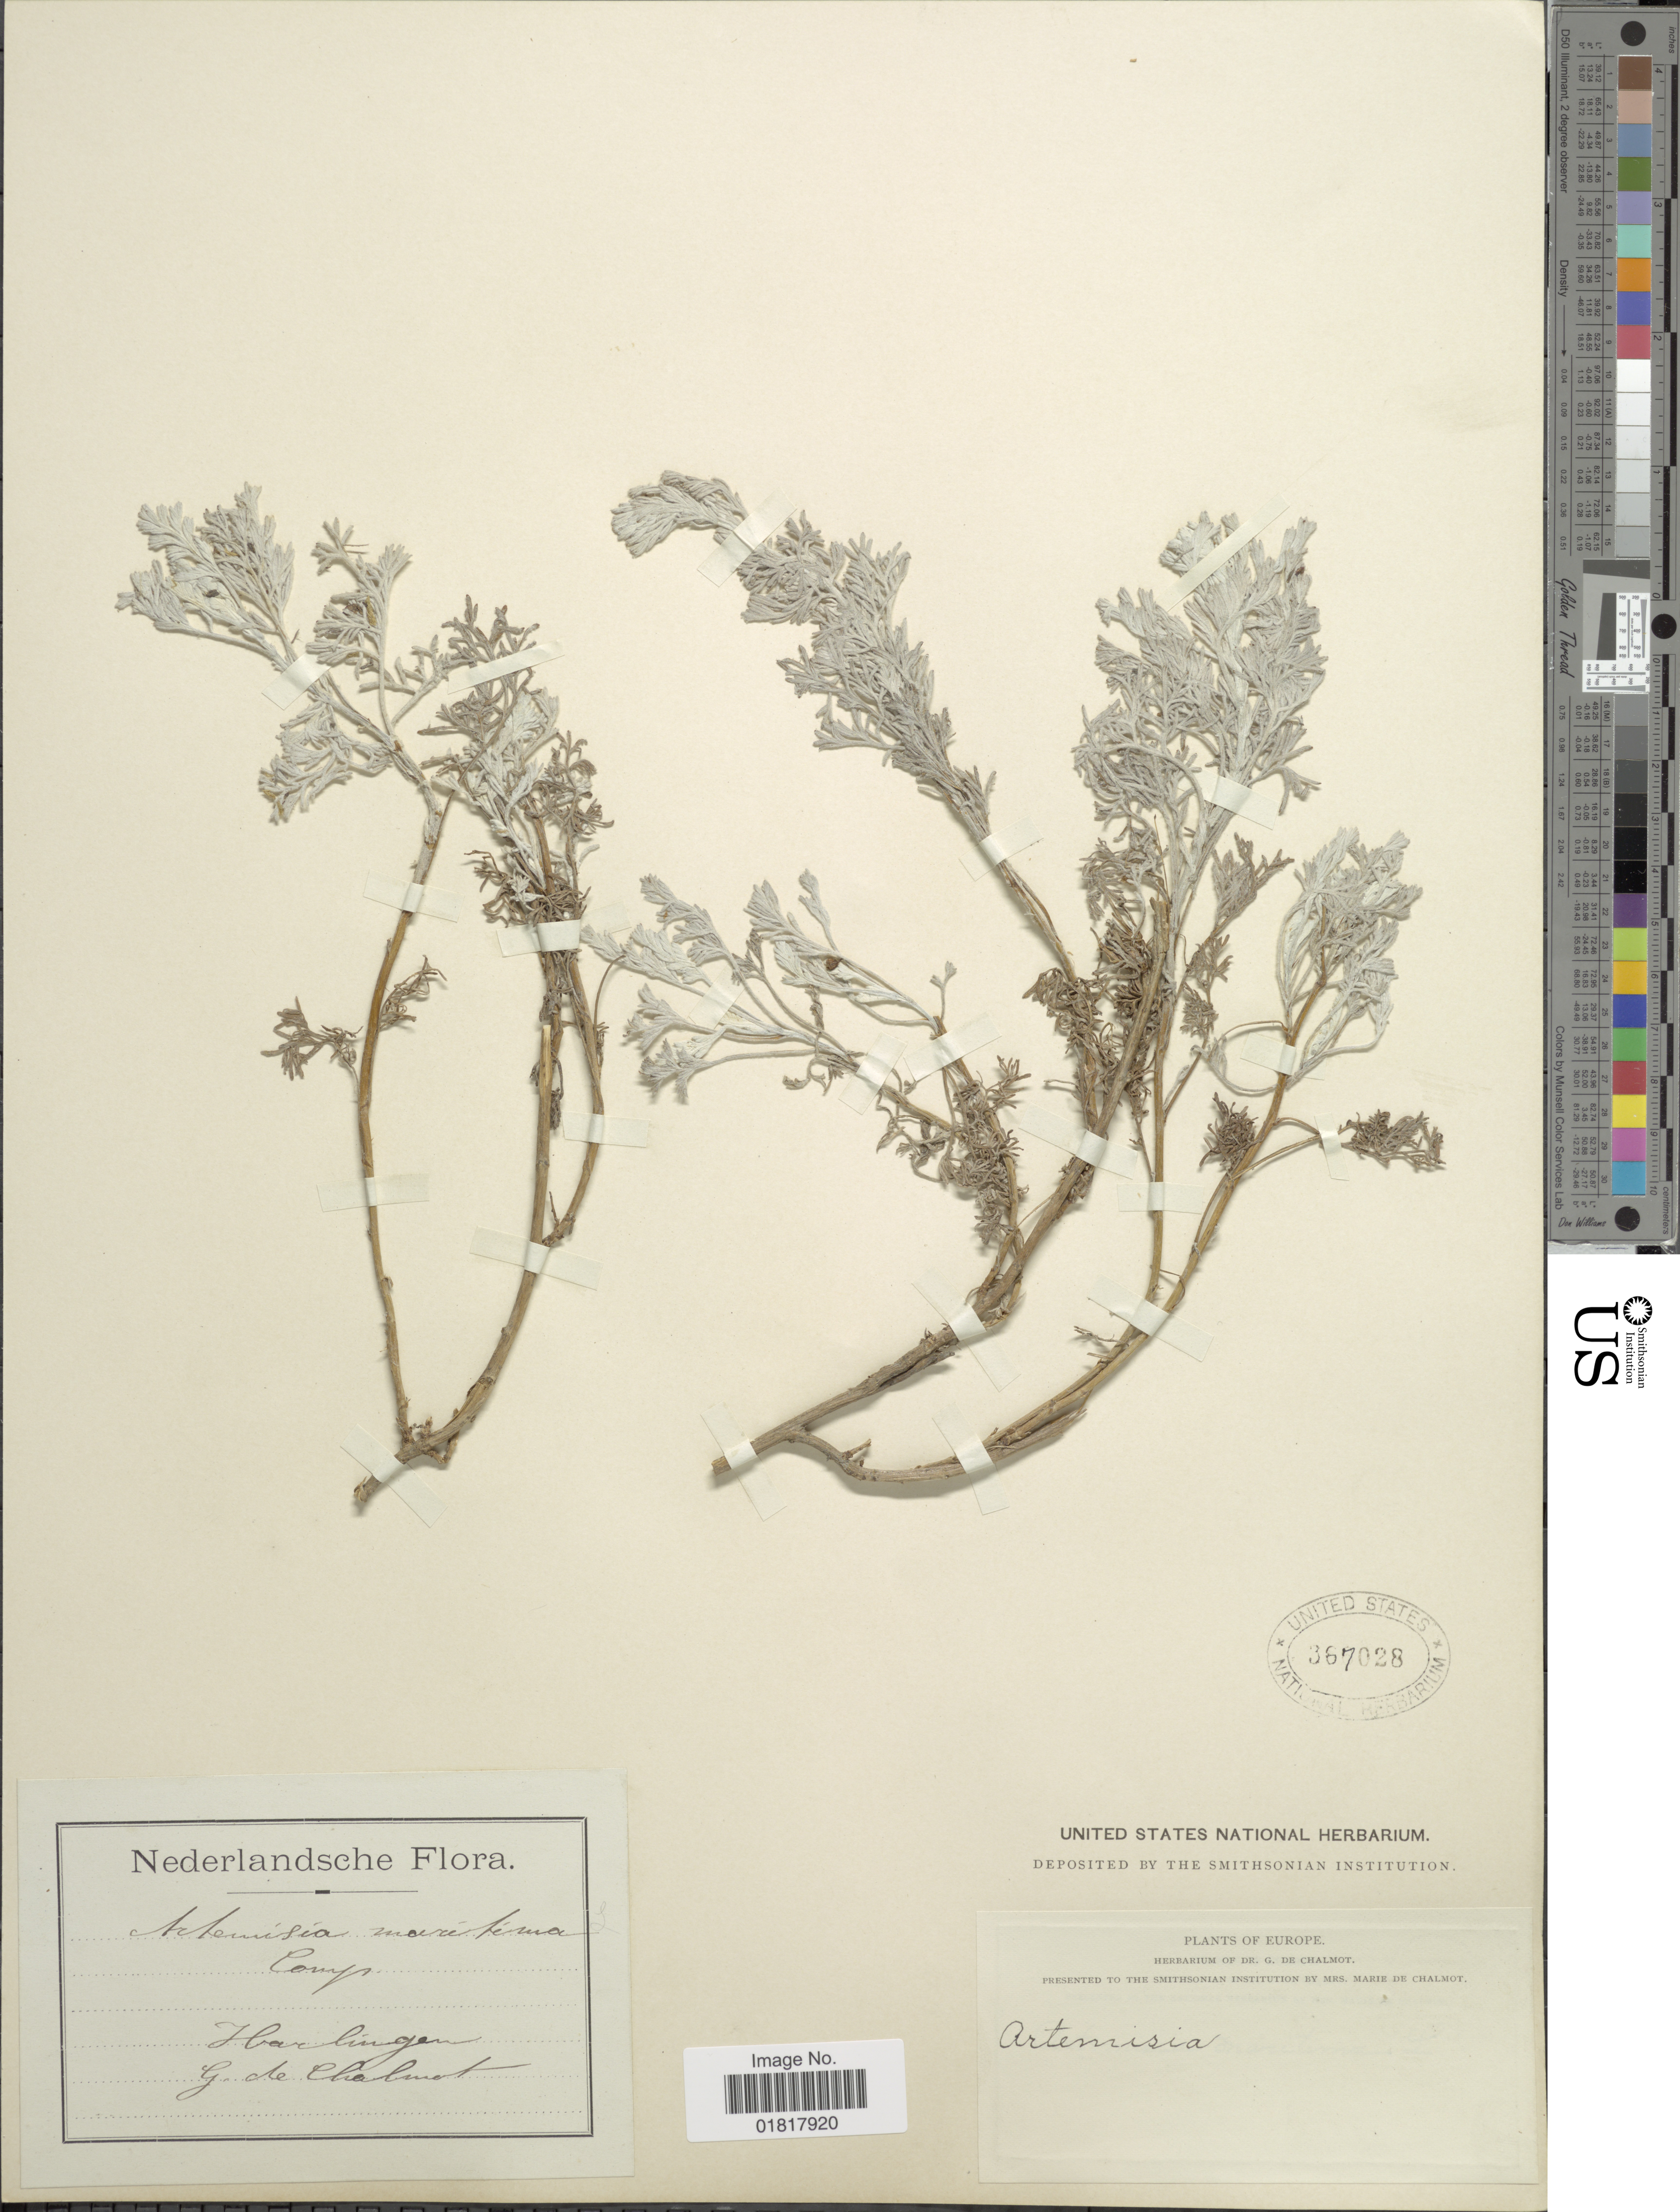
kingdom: Plantae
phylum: Tracheophyta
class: Magnoliopsida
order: Asterales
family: Asteraceae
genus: Artemisia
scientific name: Artemisia maritima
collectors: G. de Chalmot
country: Netherlands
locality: Harlingen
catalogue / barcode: US 367028